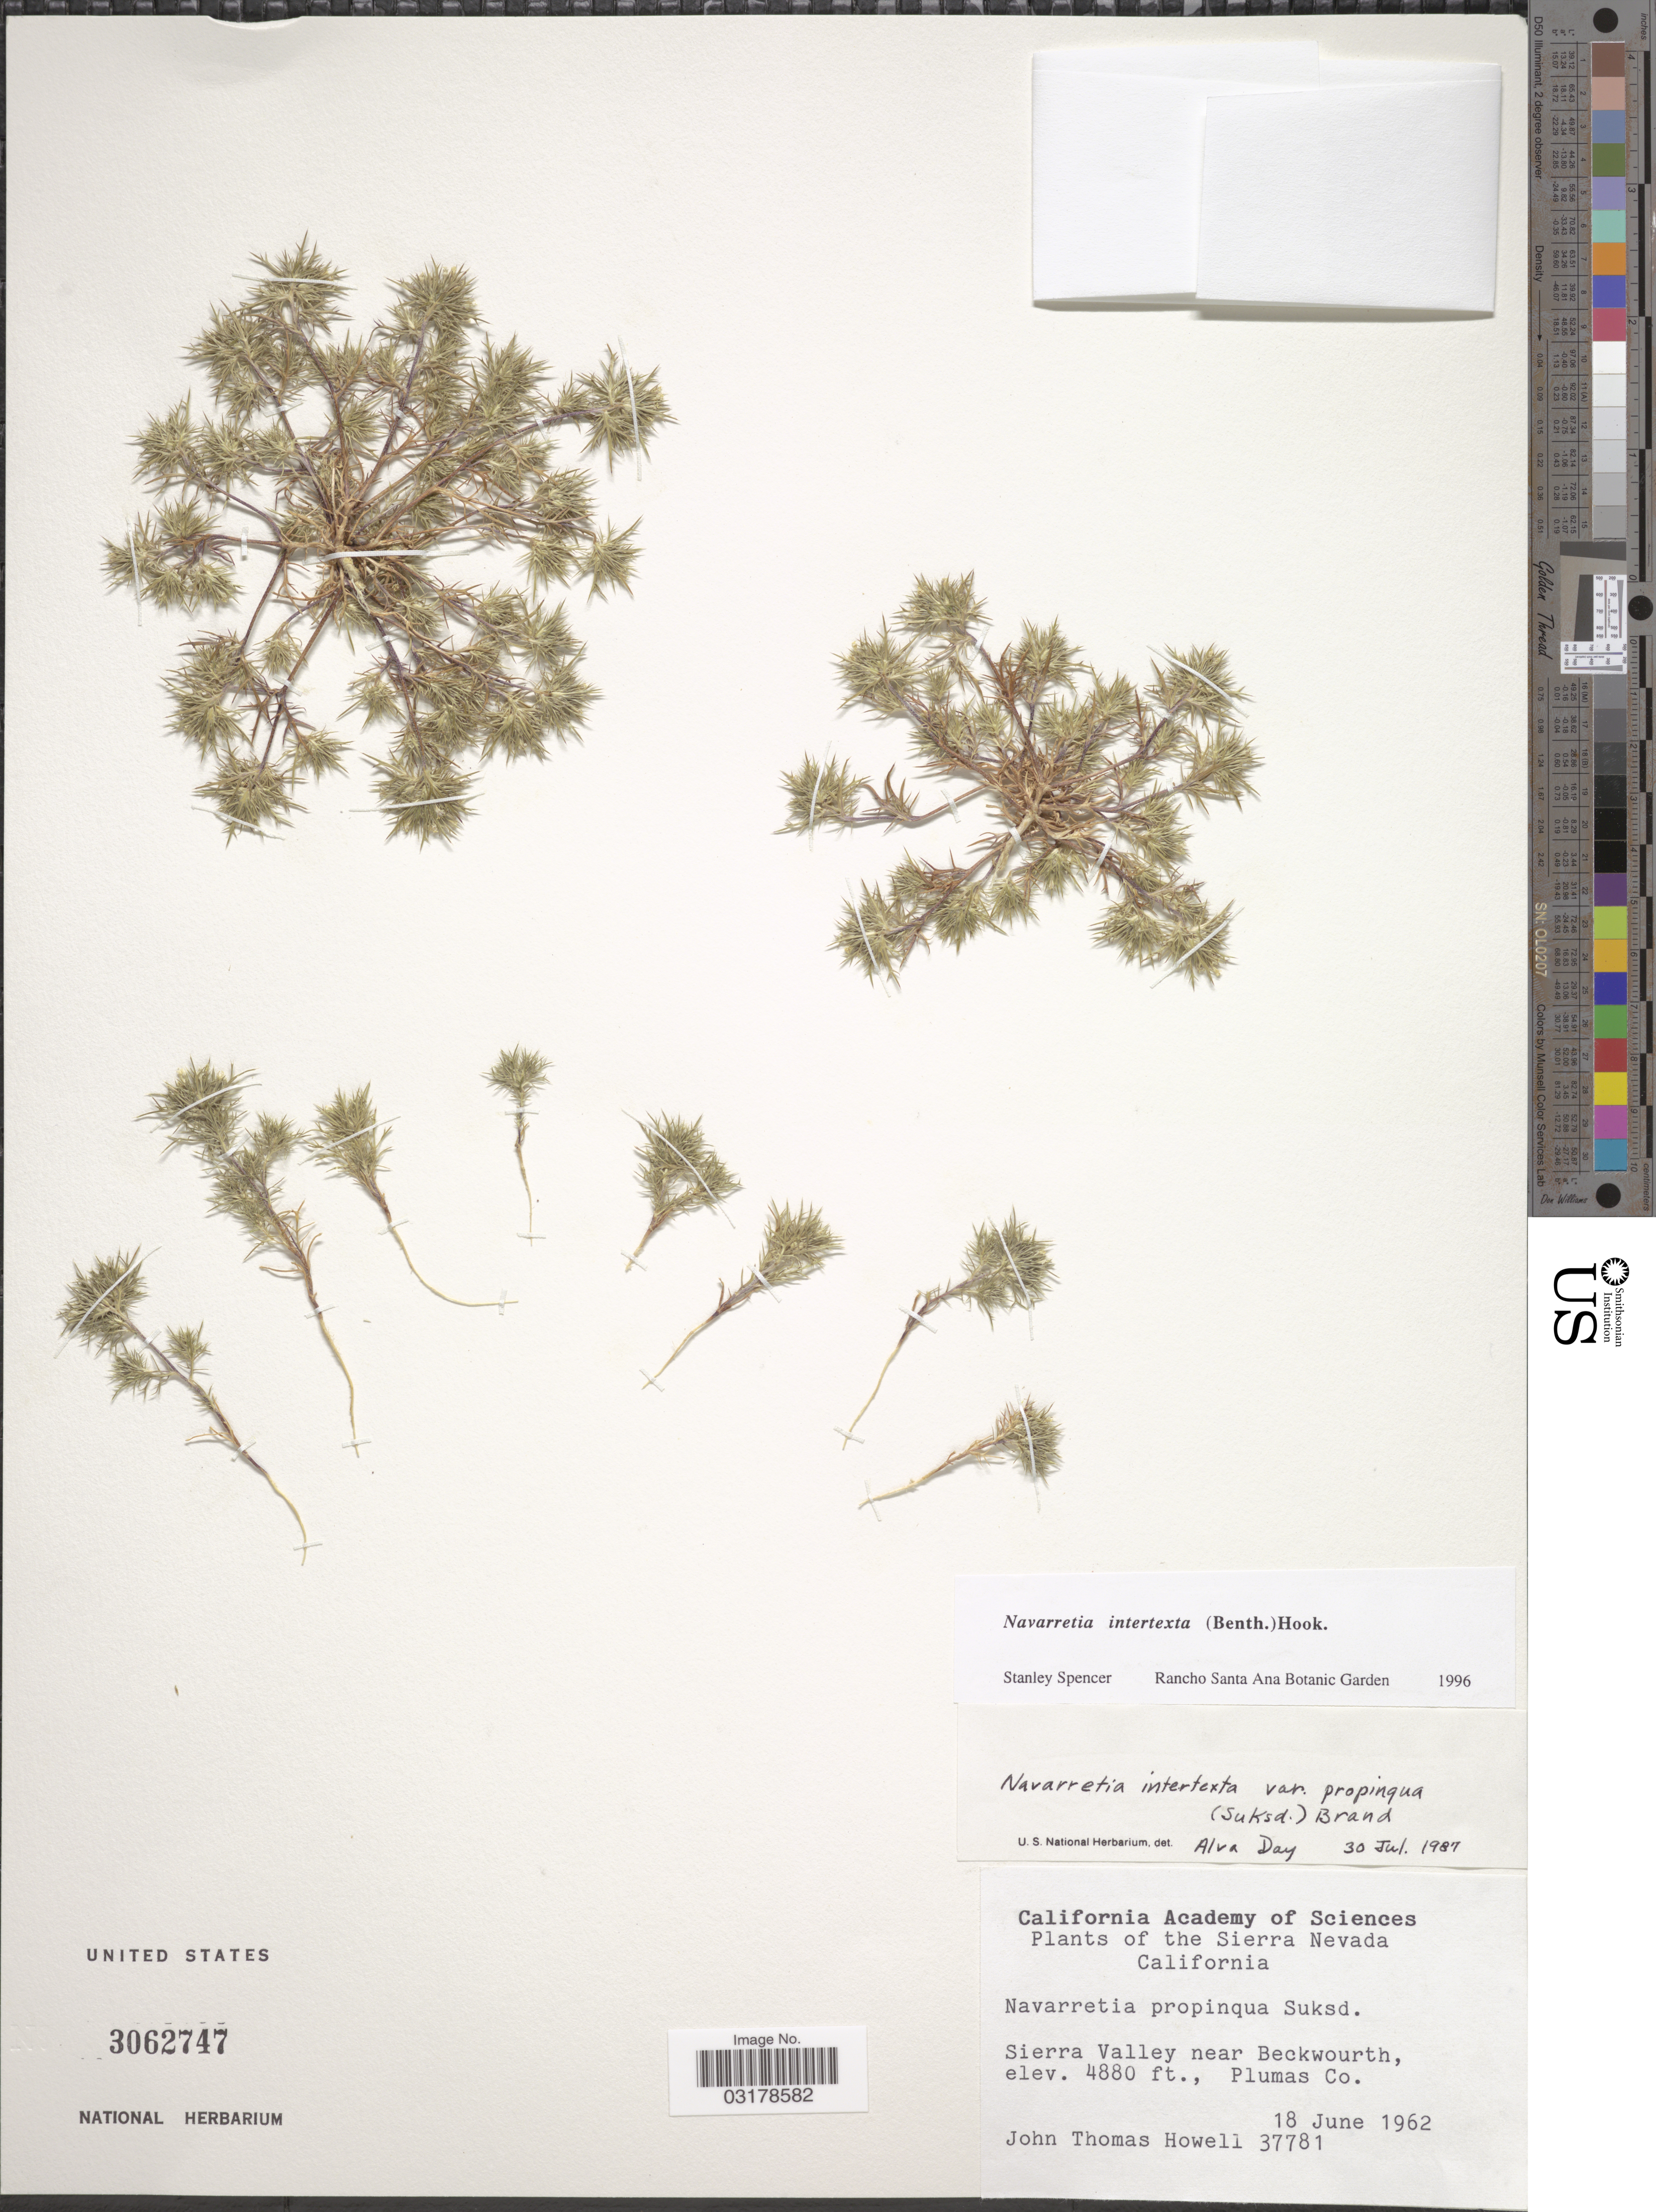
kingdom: Plantae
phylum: Tracheophyta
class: Magnoliopsida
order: Ericales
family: Polemoniaceae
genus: Navarretia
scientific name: Navarretia intertexta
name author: (Benth.) Hook.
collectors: J. T. Howell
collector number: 37781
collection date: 1962-06-18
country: United States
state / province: California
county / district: Plumas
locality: The Sierra Nevada. Sierra Valley near Beckwourth, Plumas Co.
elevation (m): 1487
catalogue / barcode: US 3062747